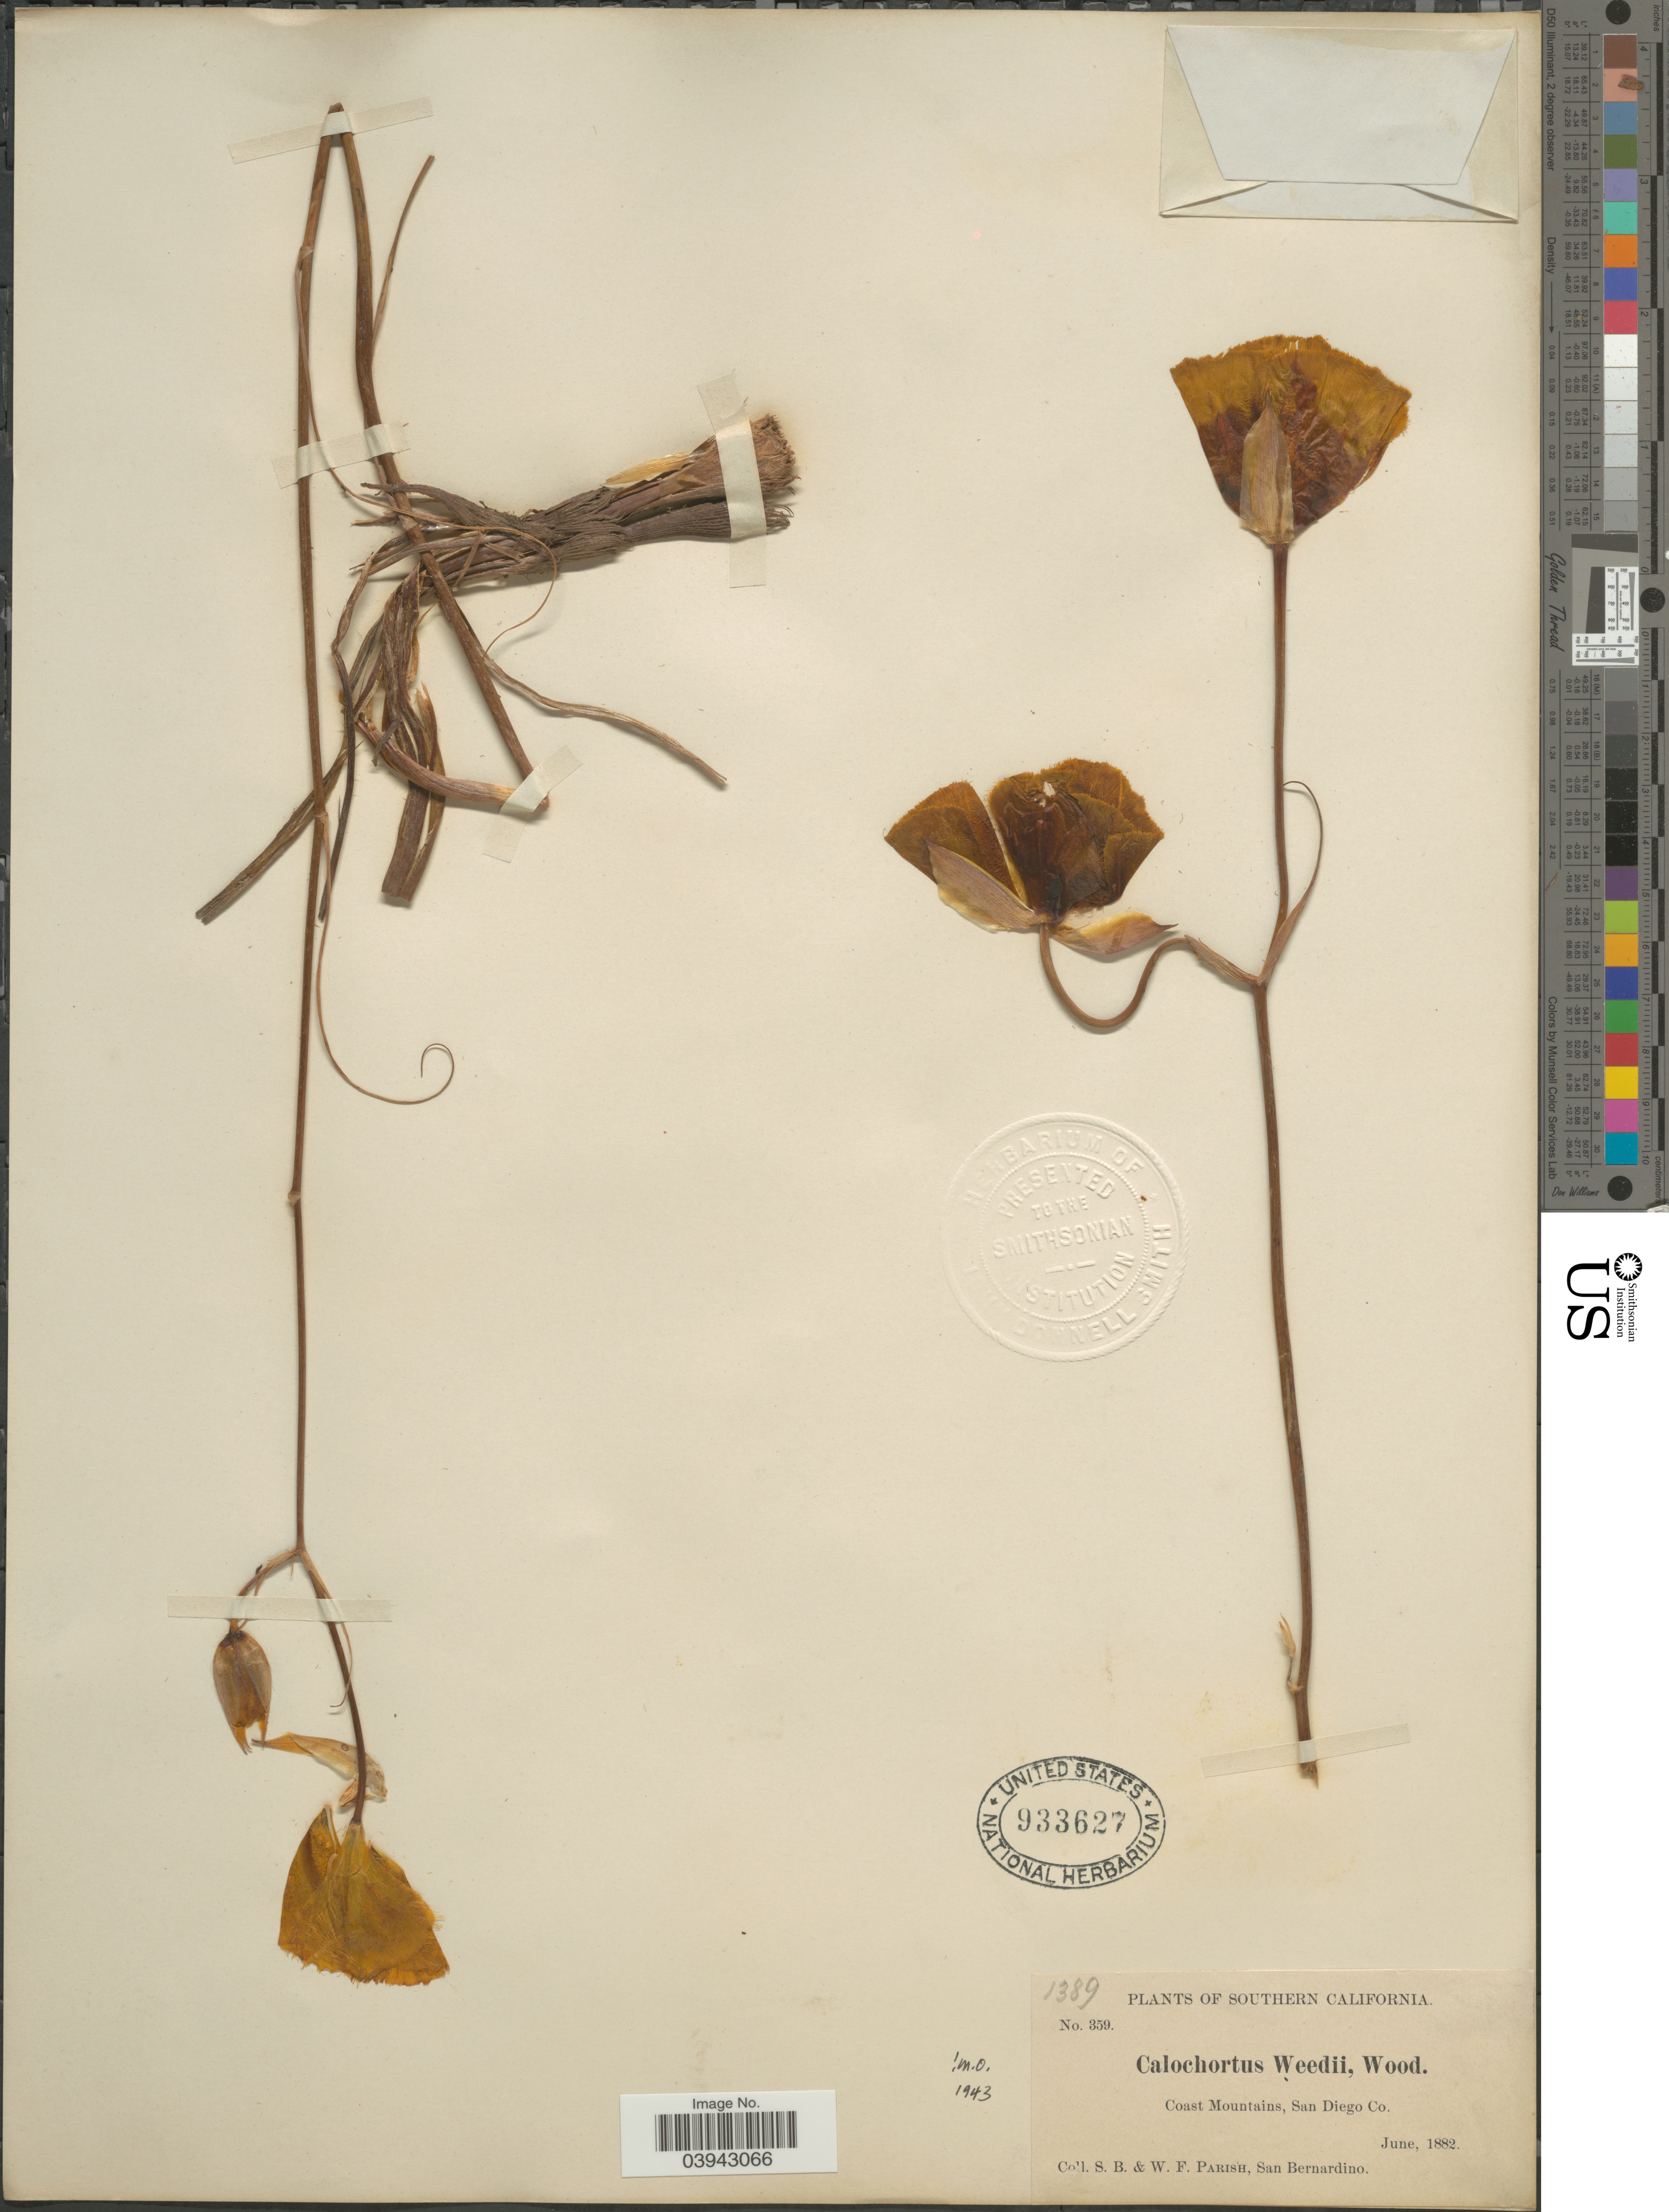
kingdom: Plantae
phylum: Tracheophyta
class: Liliopsida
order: Liliales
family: Liliaceae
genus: Calochortus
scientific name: Calochortus weedii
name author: Alph. Wood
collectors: S. B. Parish & W. F. Parish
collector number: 359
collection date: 1882-06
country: United States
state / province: California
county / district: San Diego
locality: Southern California. Coast Mountains, San Diego Co.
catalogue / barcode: US 933627